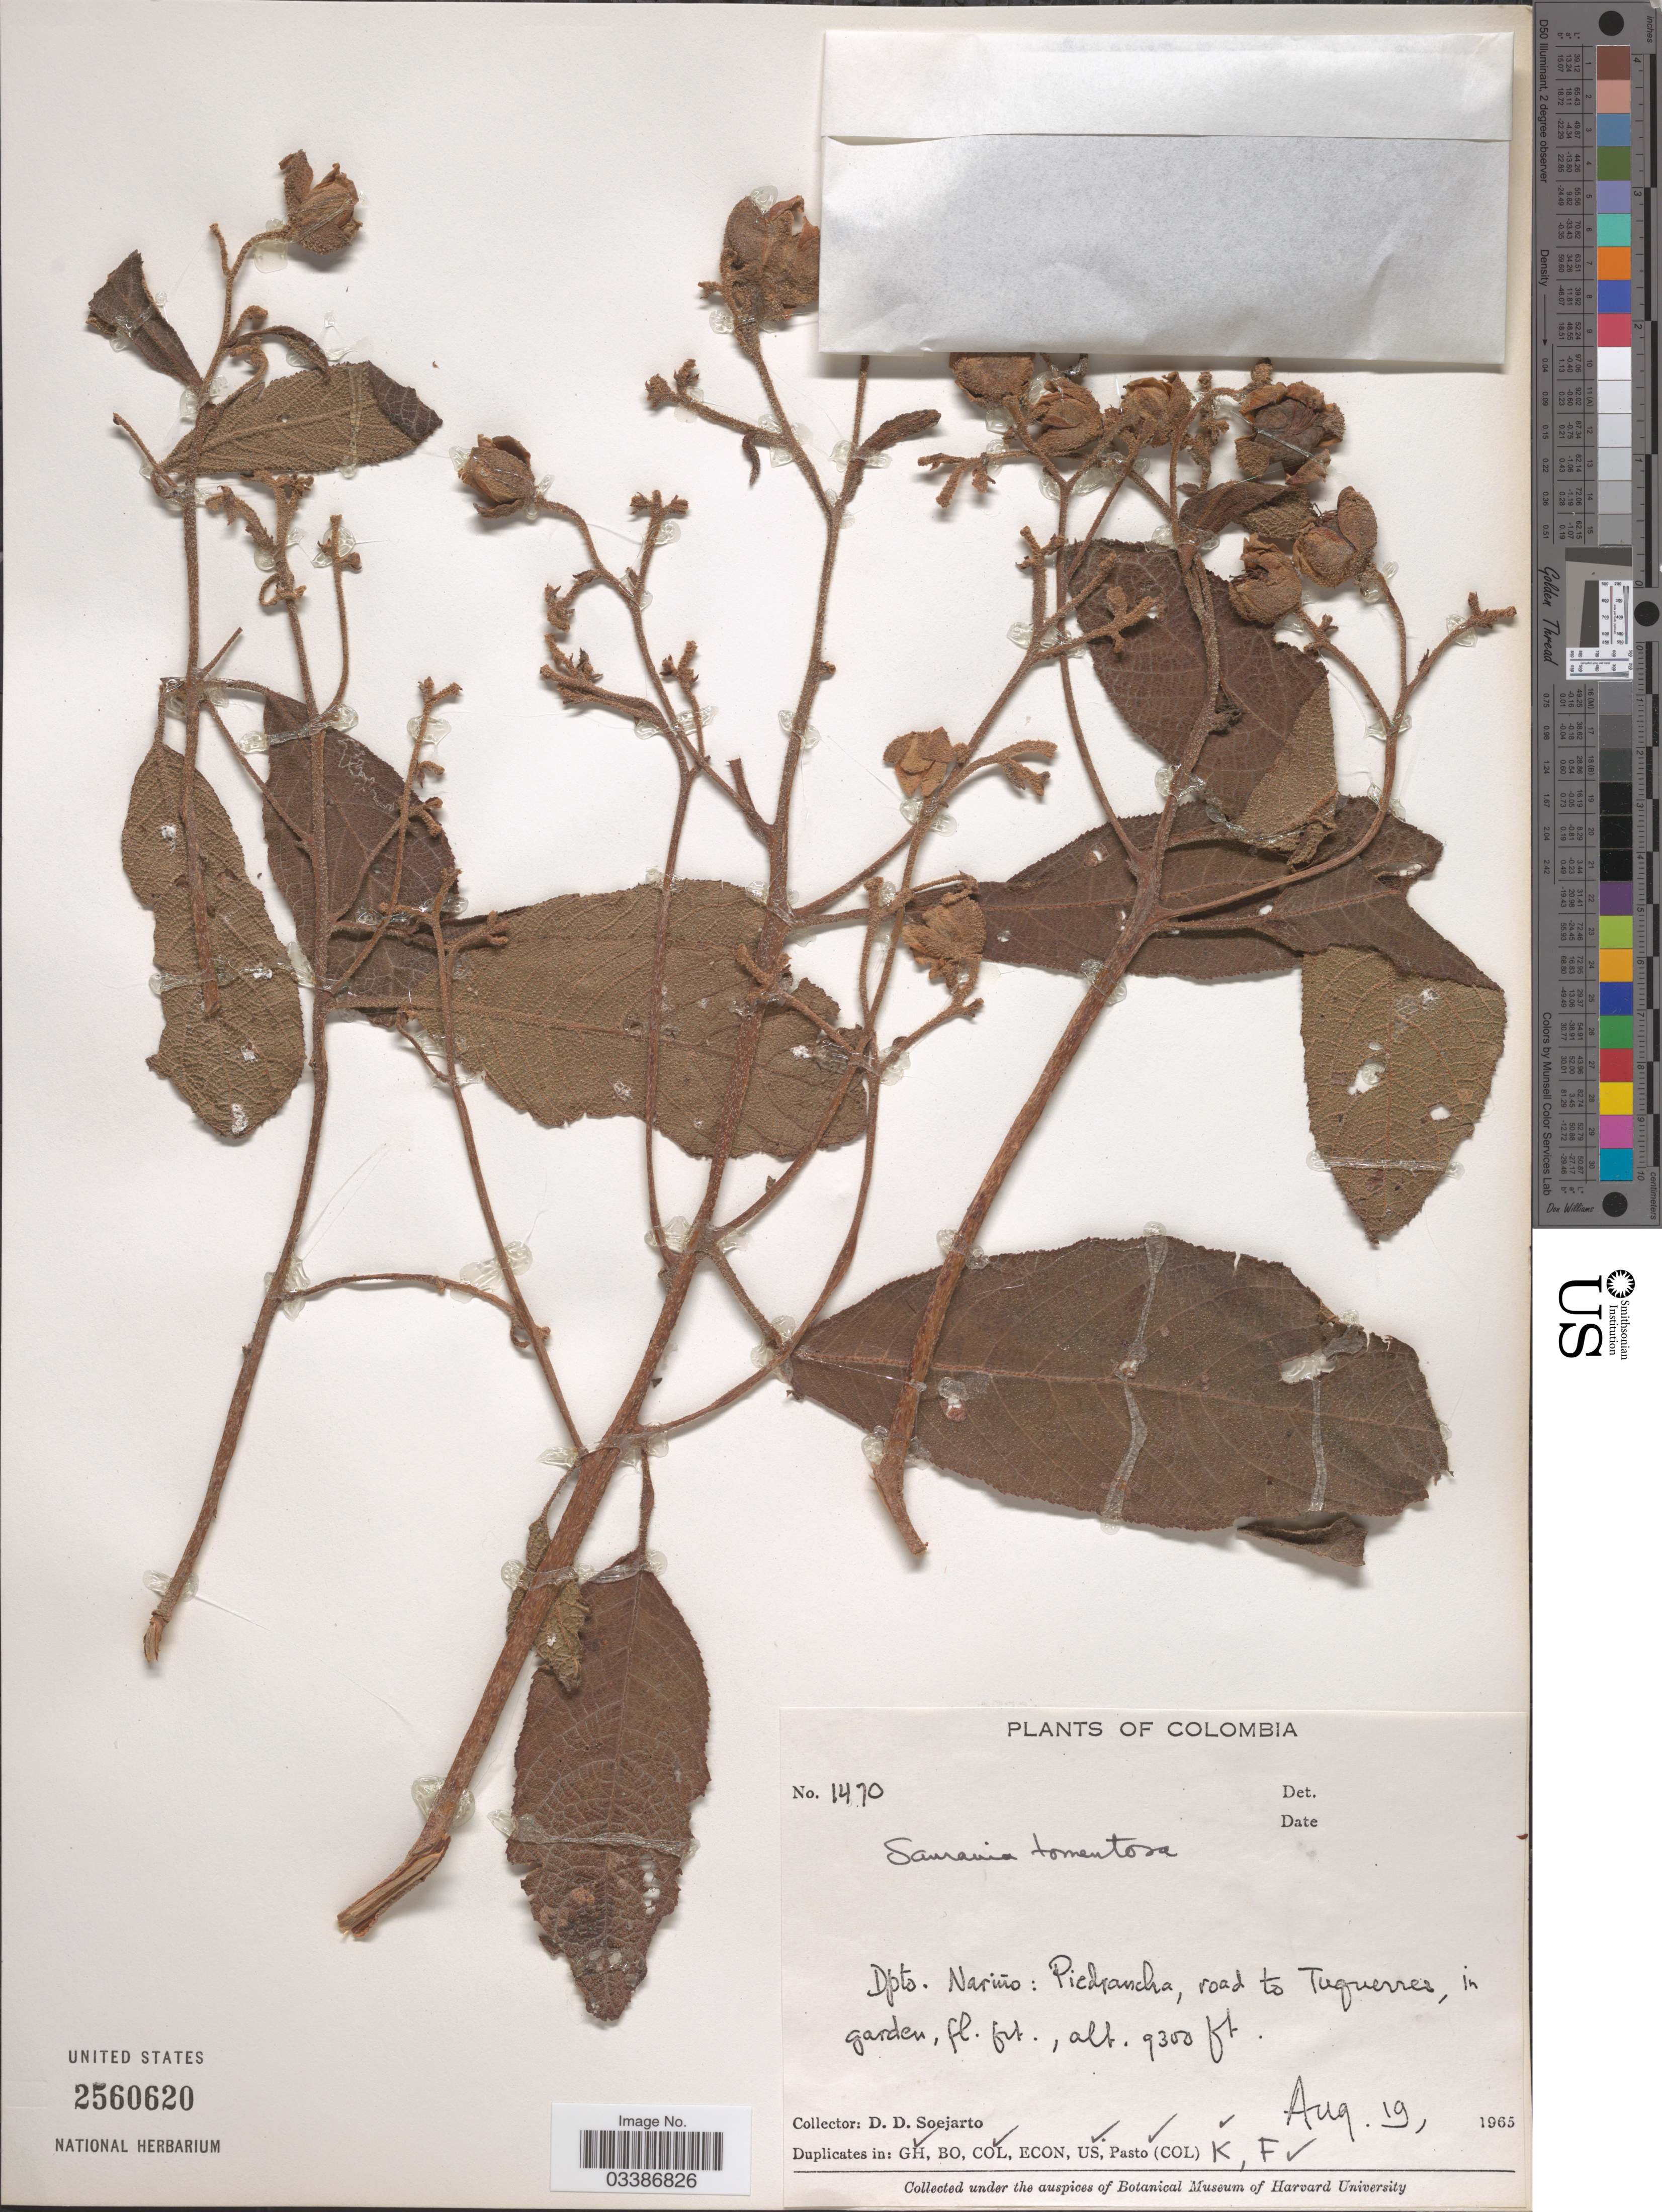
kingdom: Plantae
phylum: Tracheophyta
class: Magnoliopsida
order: Ericales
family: Actinidiaceae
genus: Saurauia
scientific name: Saurauia tomentosa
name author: (Kunth) Spreng.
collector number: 1470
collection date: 1965-08-19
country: Colombia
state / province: Nariño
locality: Dpto. Nariño: Piedrancha, road to Tuquerres, in garden.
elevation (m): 2835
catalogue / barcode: US 2560620